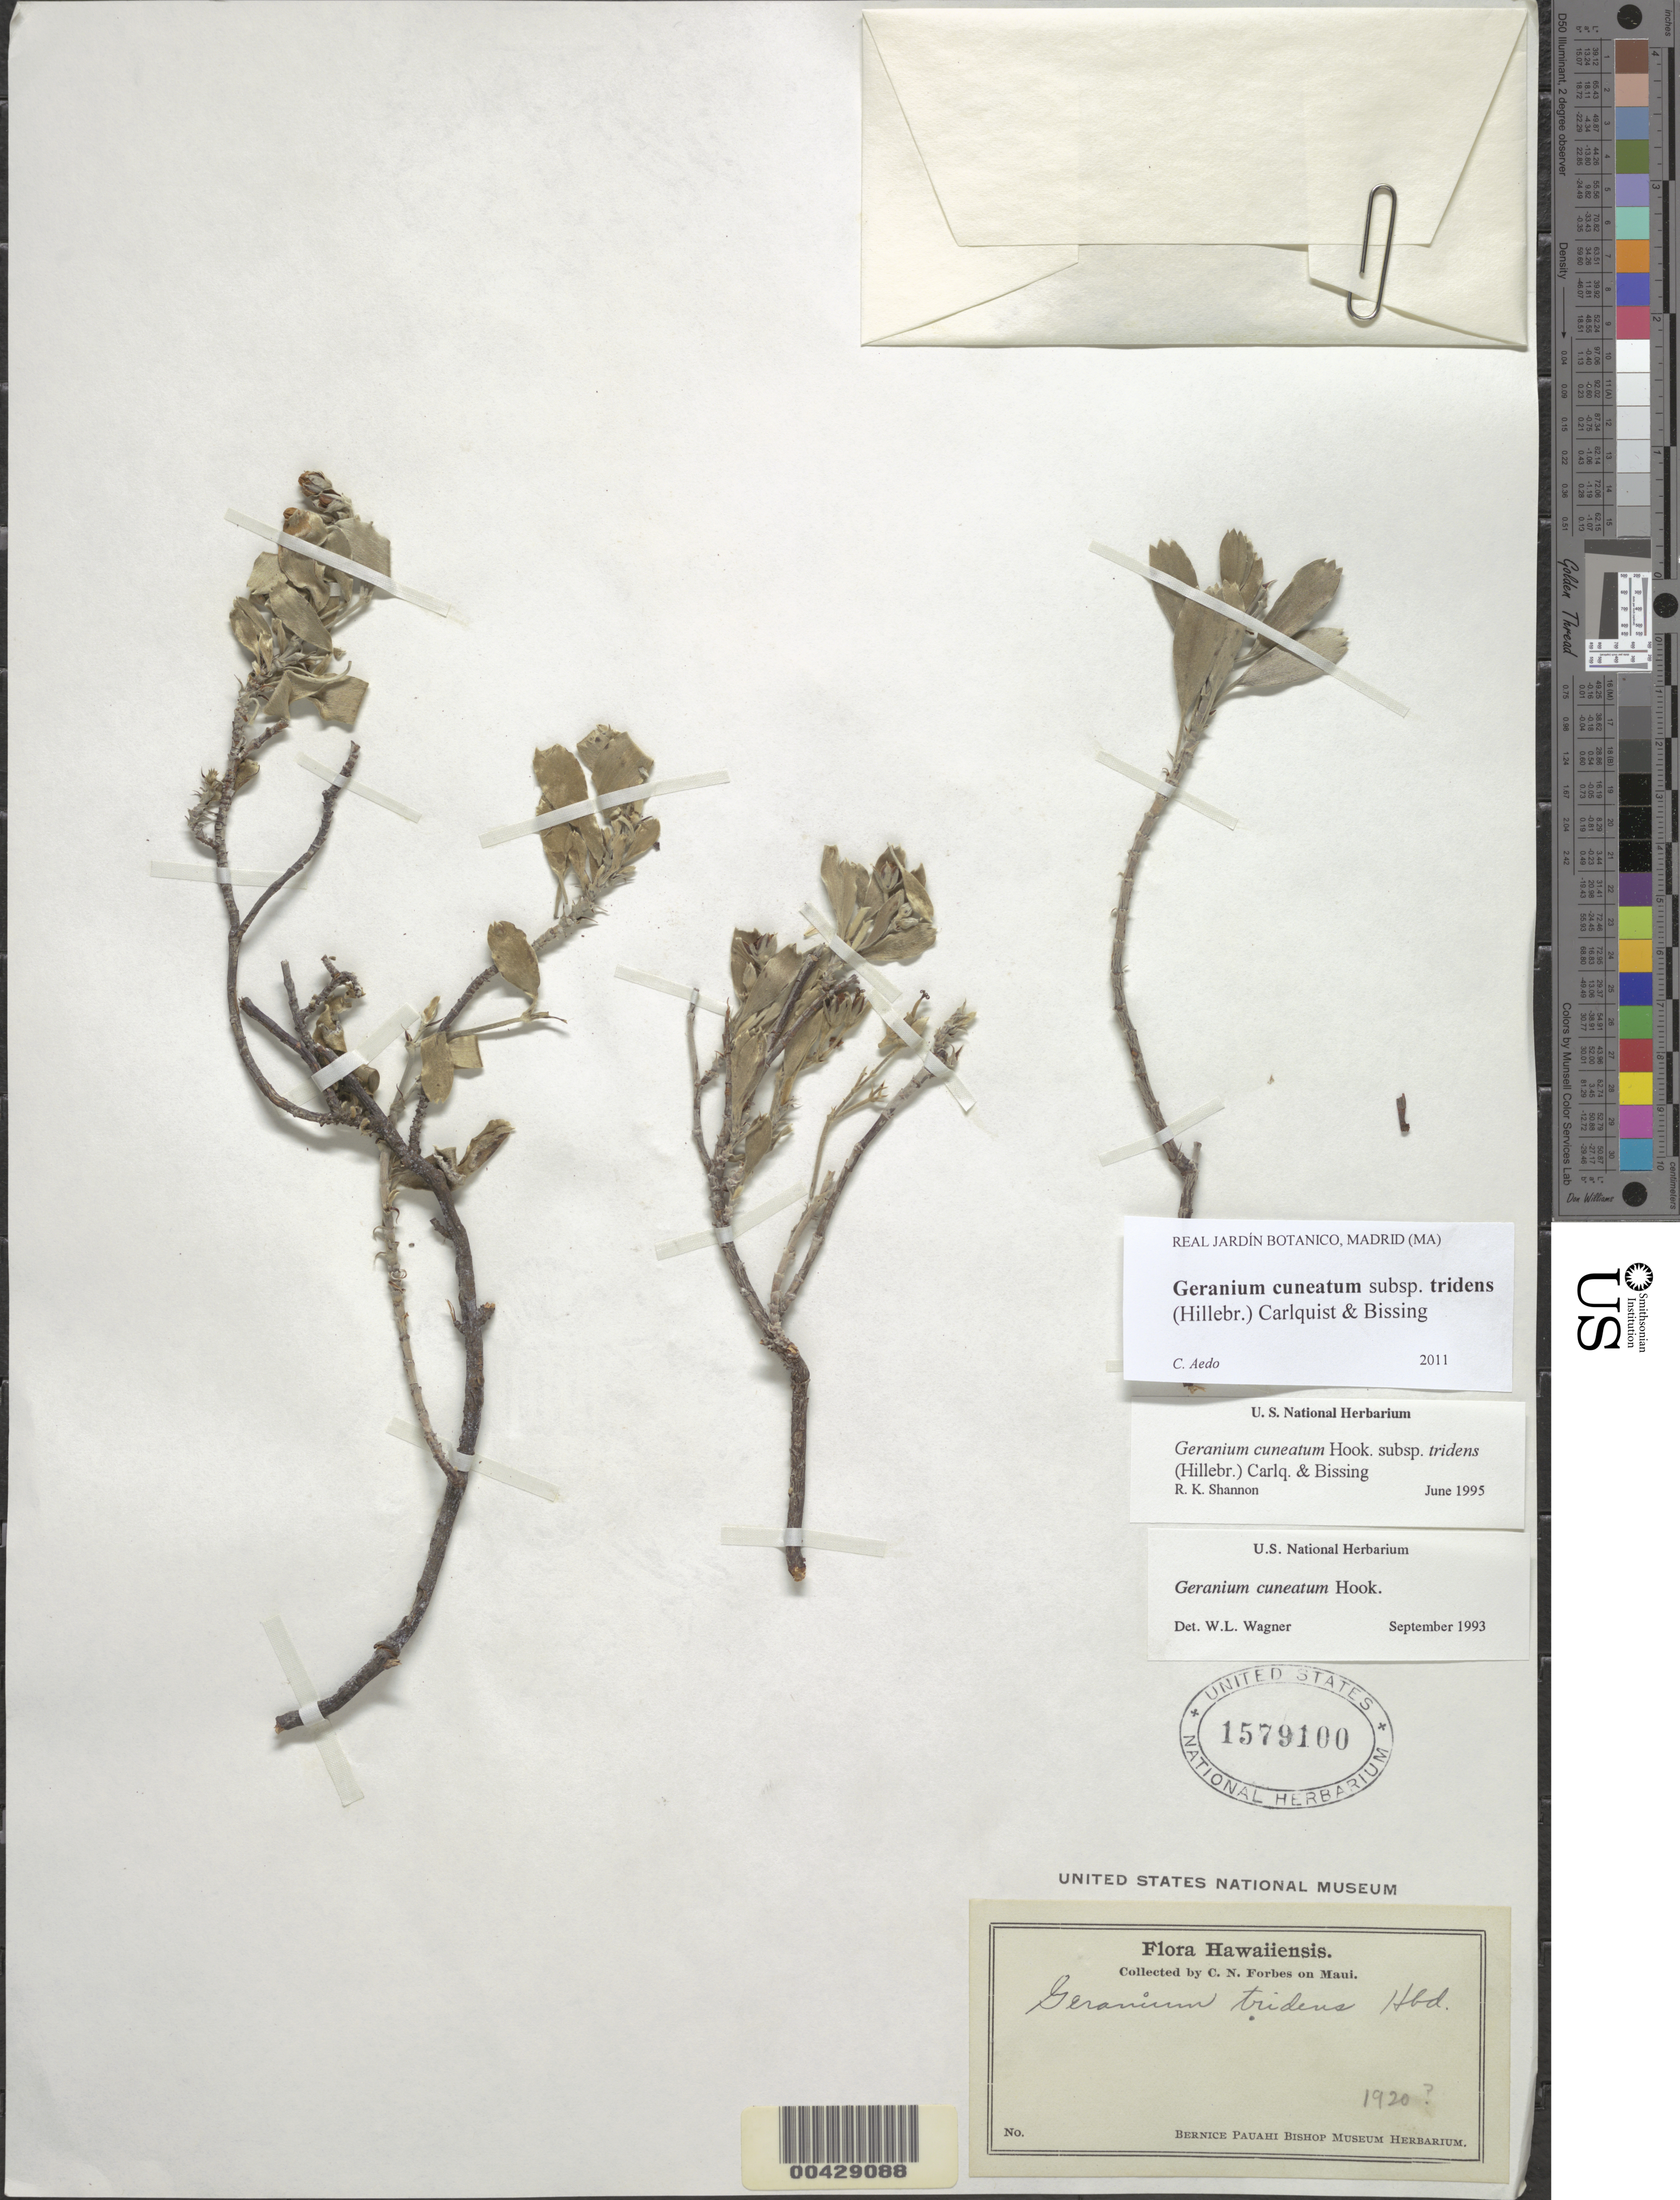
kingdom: Plantae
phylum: Tracheophyta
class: Magnoliopsida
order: Geraniales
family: Geraniaceae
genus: Geranium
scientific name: Geranium cuneatum subsp. tridens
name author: (Hillebr.) Carlquist & Bissing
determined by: Aedo, C.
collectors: C. N. Forbes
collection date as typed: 0 -- 1920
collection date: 1920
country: United States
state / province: Hawaii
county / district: Maui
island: Maui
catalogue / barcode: US 1579100